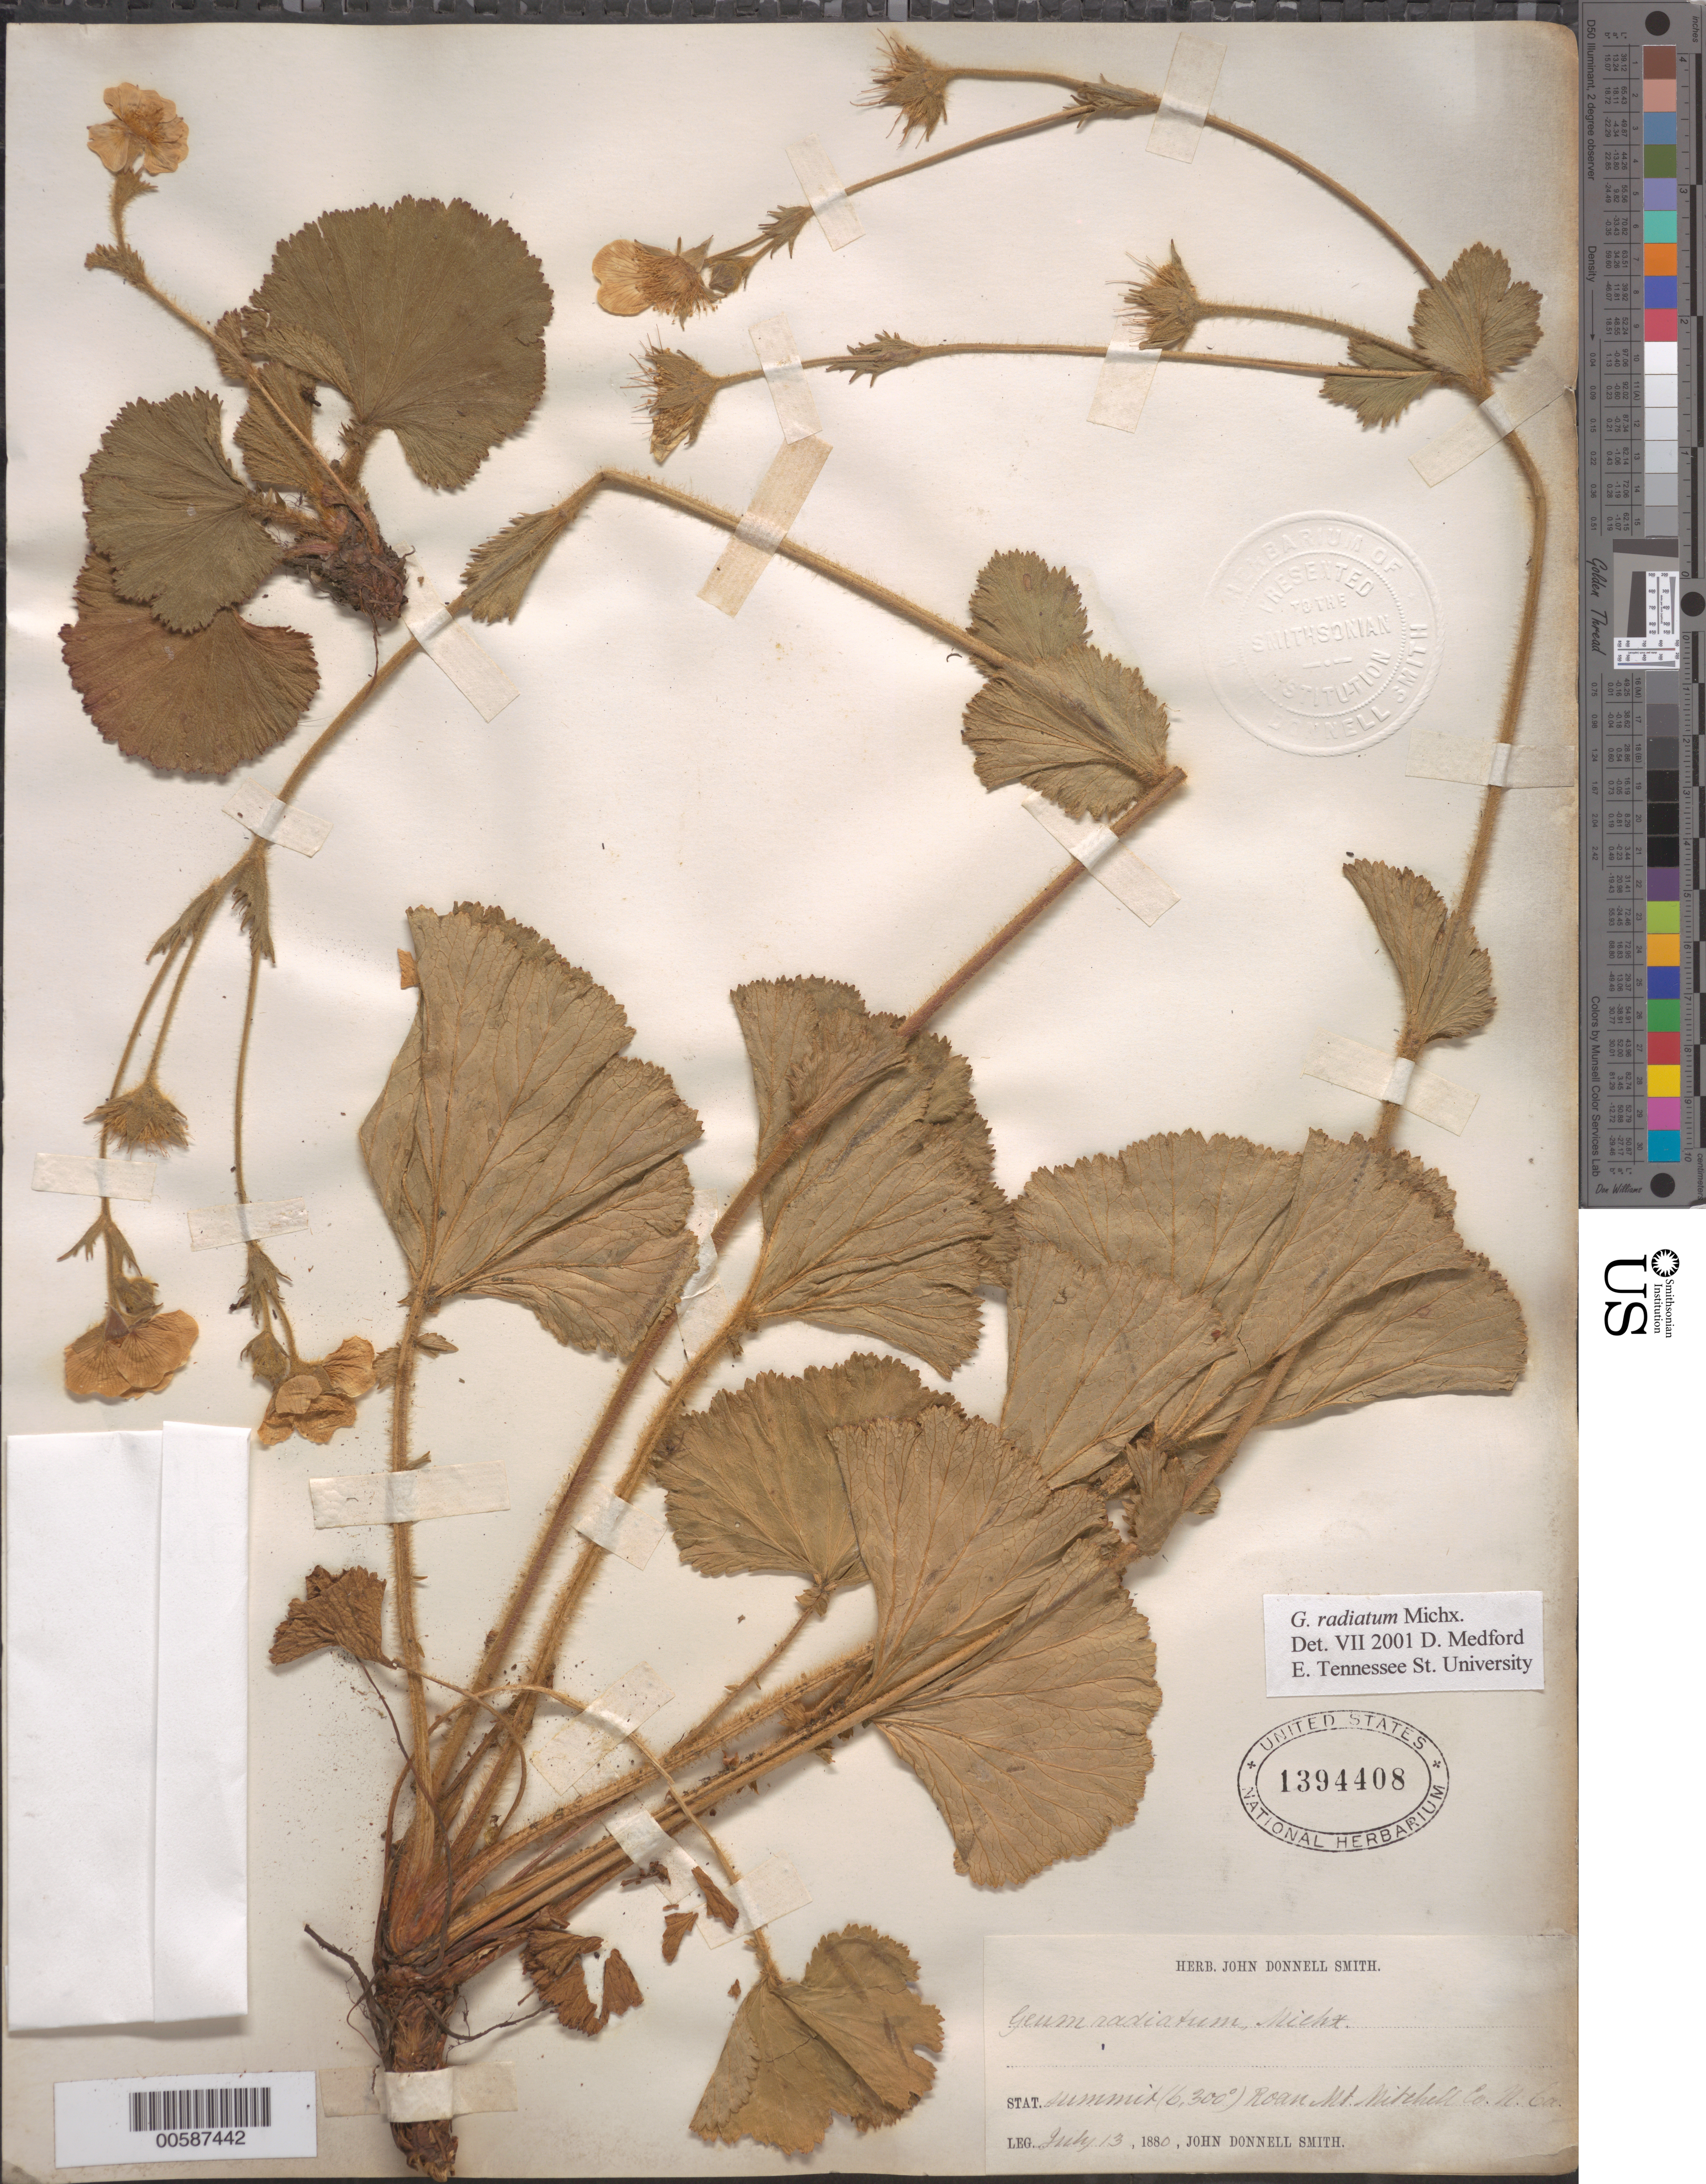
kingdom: Plantae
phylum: Tracheophyta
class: Magnoliopsida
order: Rosales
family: Rosaceae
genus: Geum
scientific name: Geum radiatum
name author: Michx.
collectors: J. Donnell Smith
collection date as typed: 13 Jul 1880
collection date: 1880-07-13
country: United States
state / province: North Carolina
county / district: Mitchell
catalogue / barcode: US 1394408